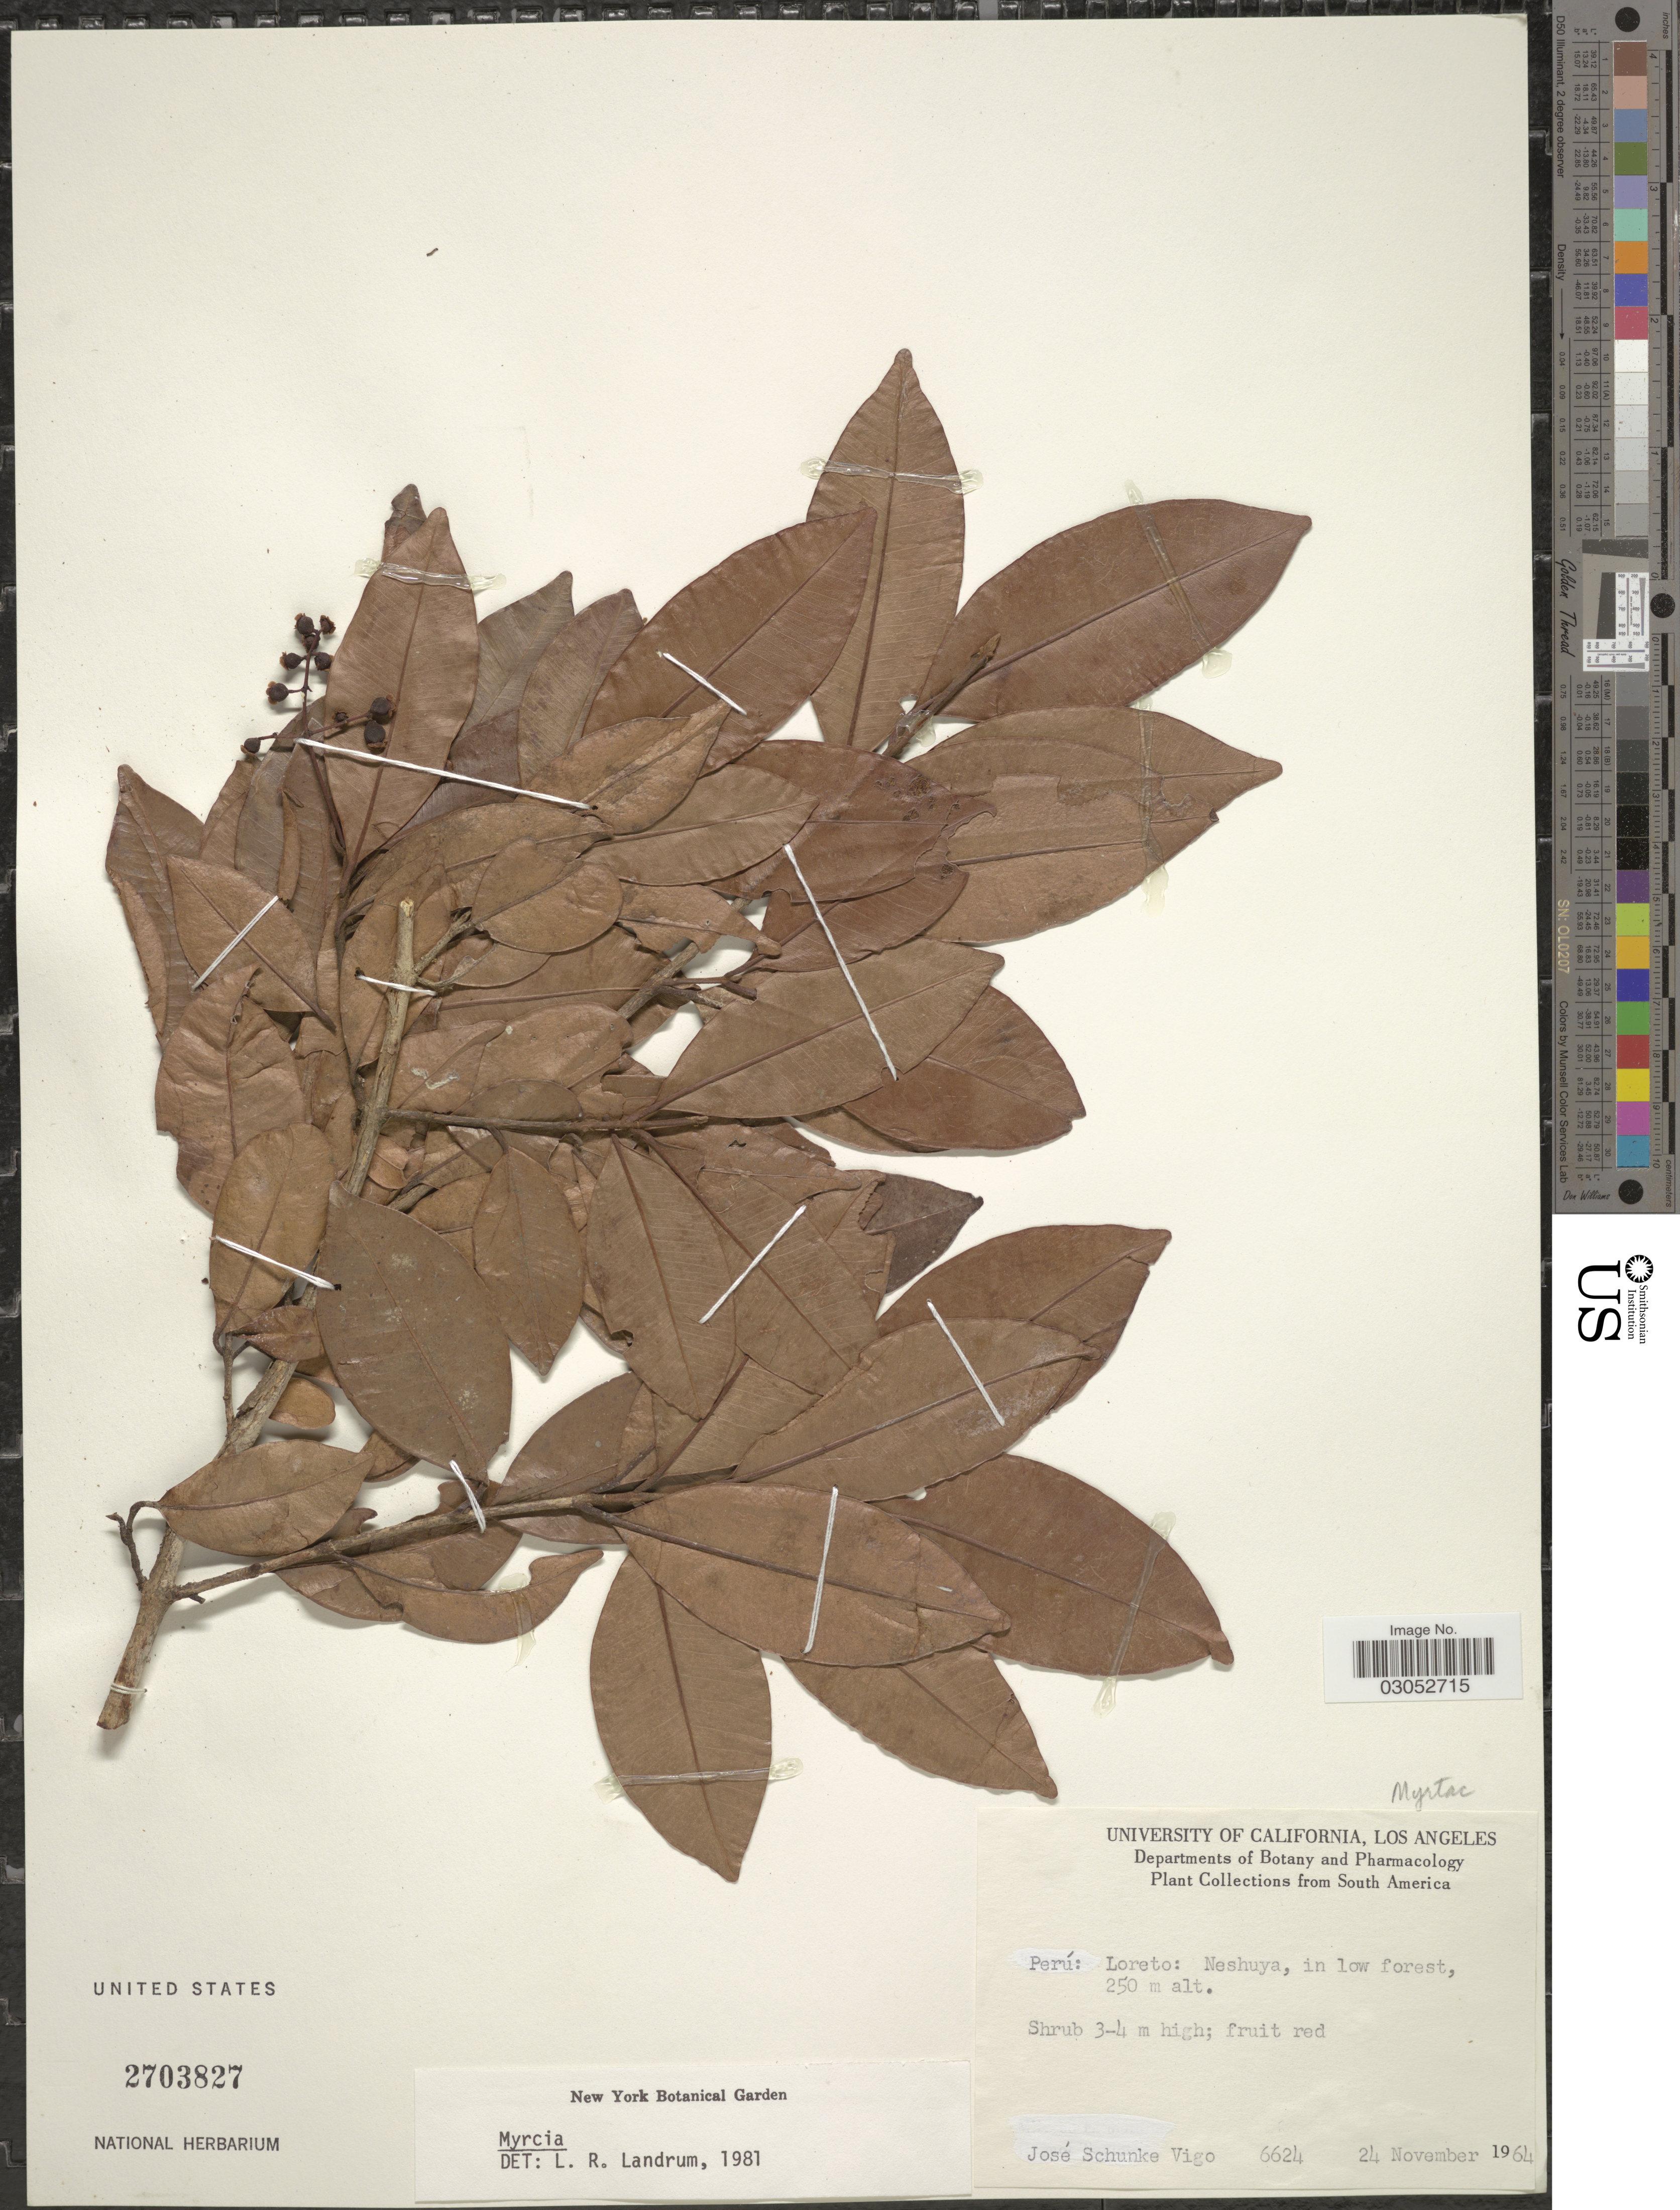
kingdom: Plantae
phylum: Tracheophyta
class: Magnoliopsida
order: Myrtales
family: Myrtaceae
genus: Myrcia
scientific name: Myrcia sp.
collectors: J. Schunke Vigo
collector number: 6624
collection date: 1964-11-24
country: Peru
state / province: Loreto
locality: Neshuya.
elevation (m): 250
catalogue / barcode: US 2703827